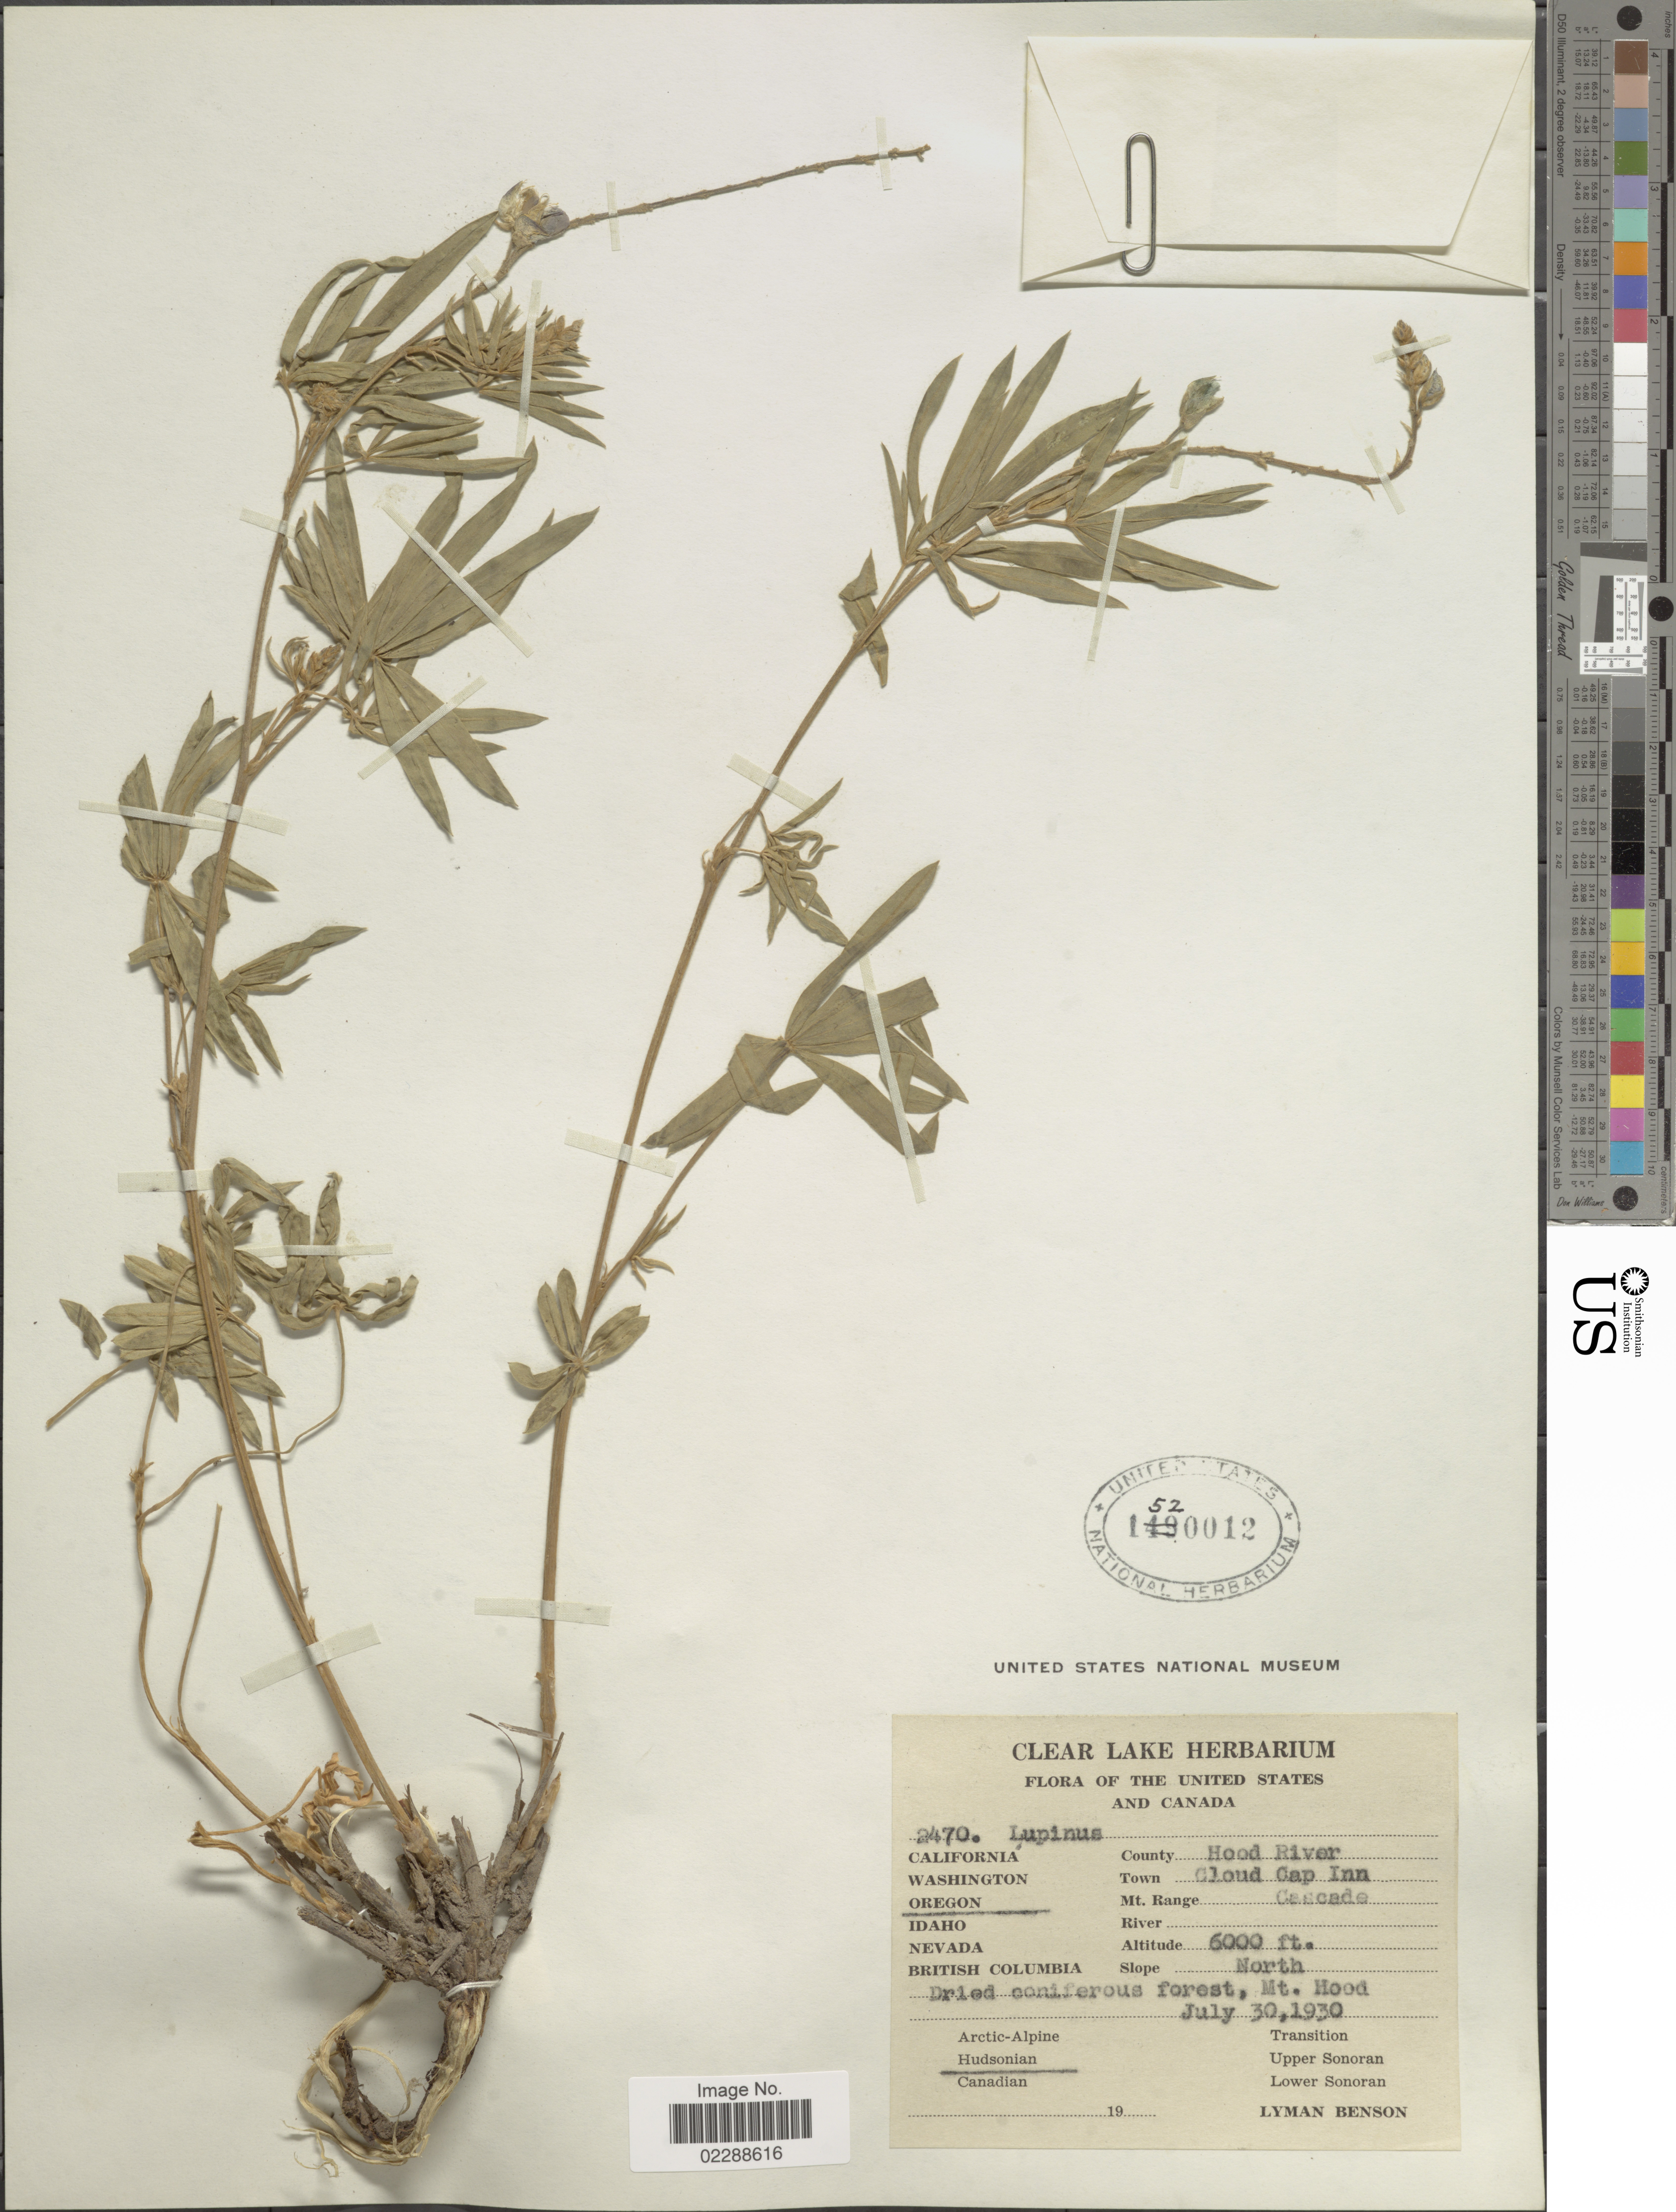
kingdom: Plantae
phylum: Tracheophyta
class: Magnoliopsida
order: Fabales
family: Fabaceae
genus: Lupinus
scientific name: Lupinus sp.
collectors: L. D. Benson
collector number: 2470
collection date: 1930-07-30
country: United States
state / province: Oregon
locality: County Hood River, Town Cloud Cap Inn, Mt. Range Cascade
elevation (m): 1829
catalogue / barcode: US 1520012